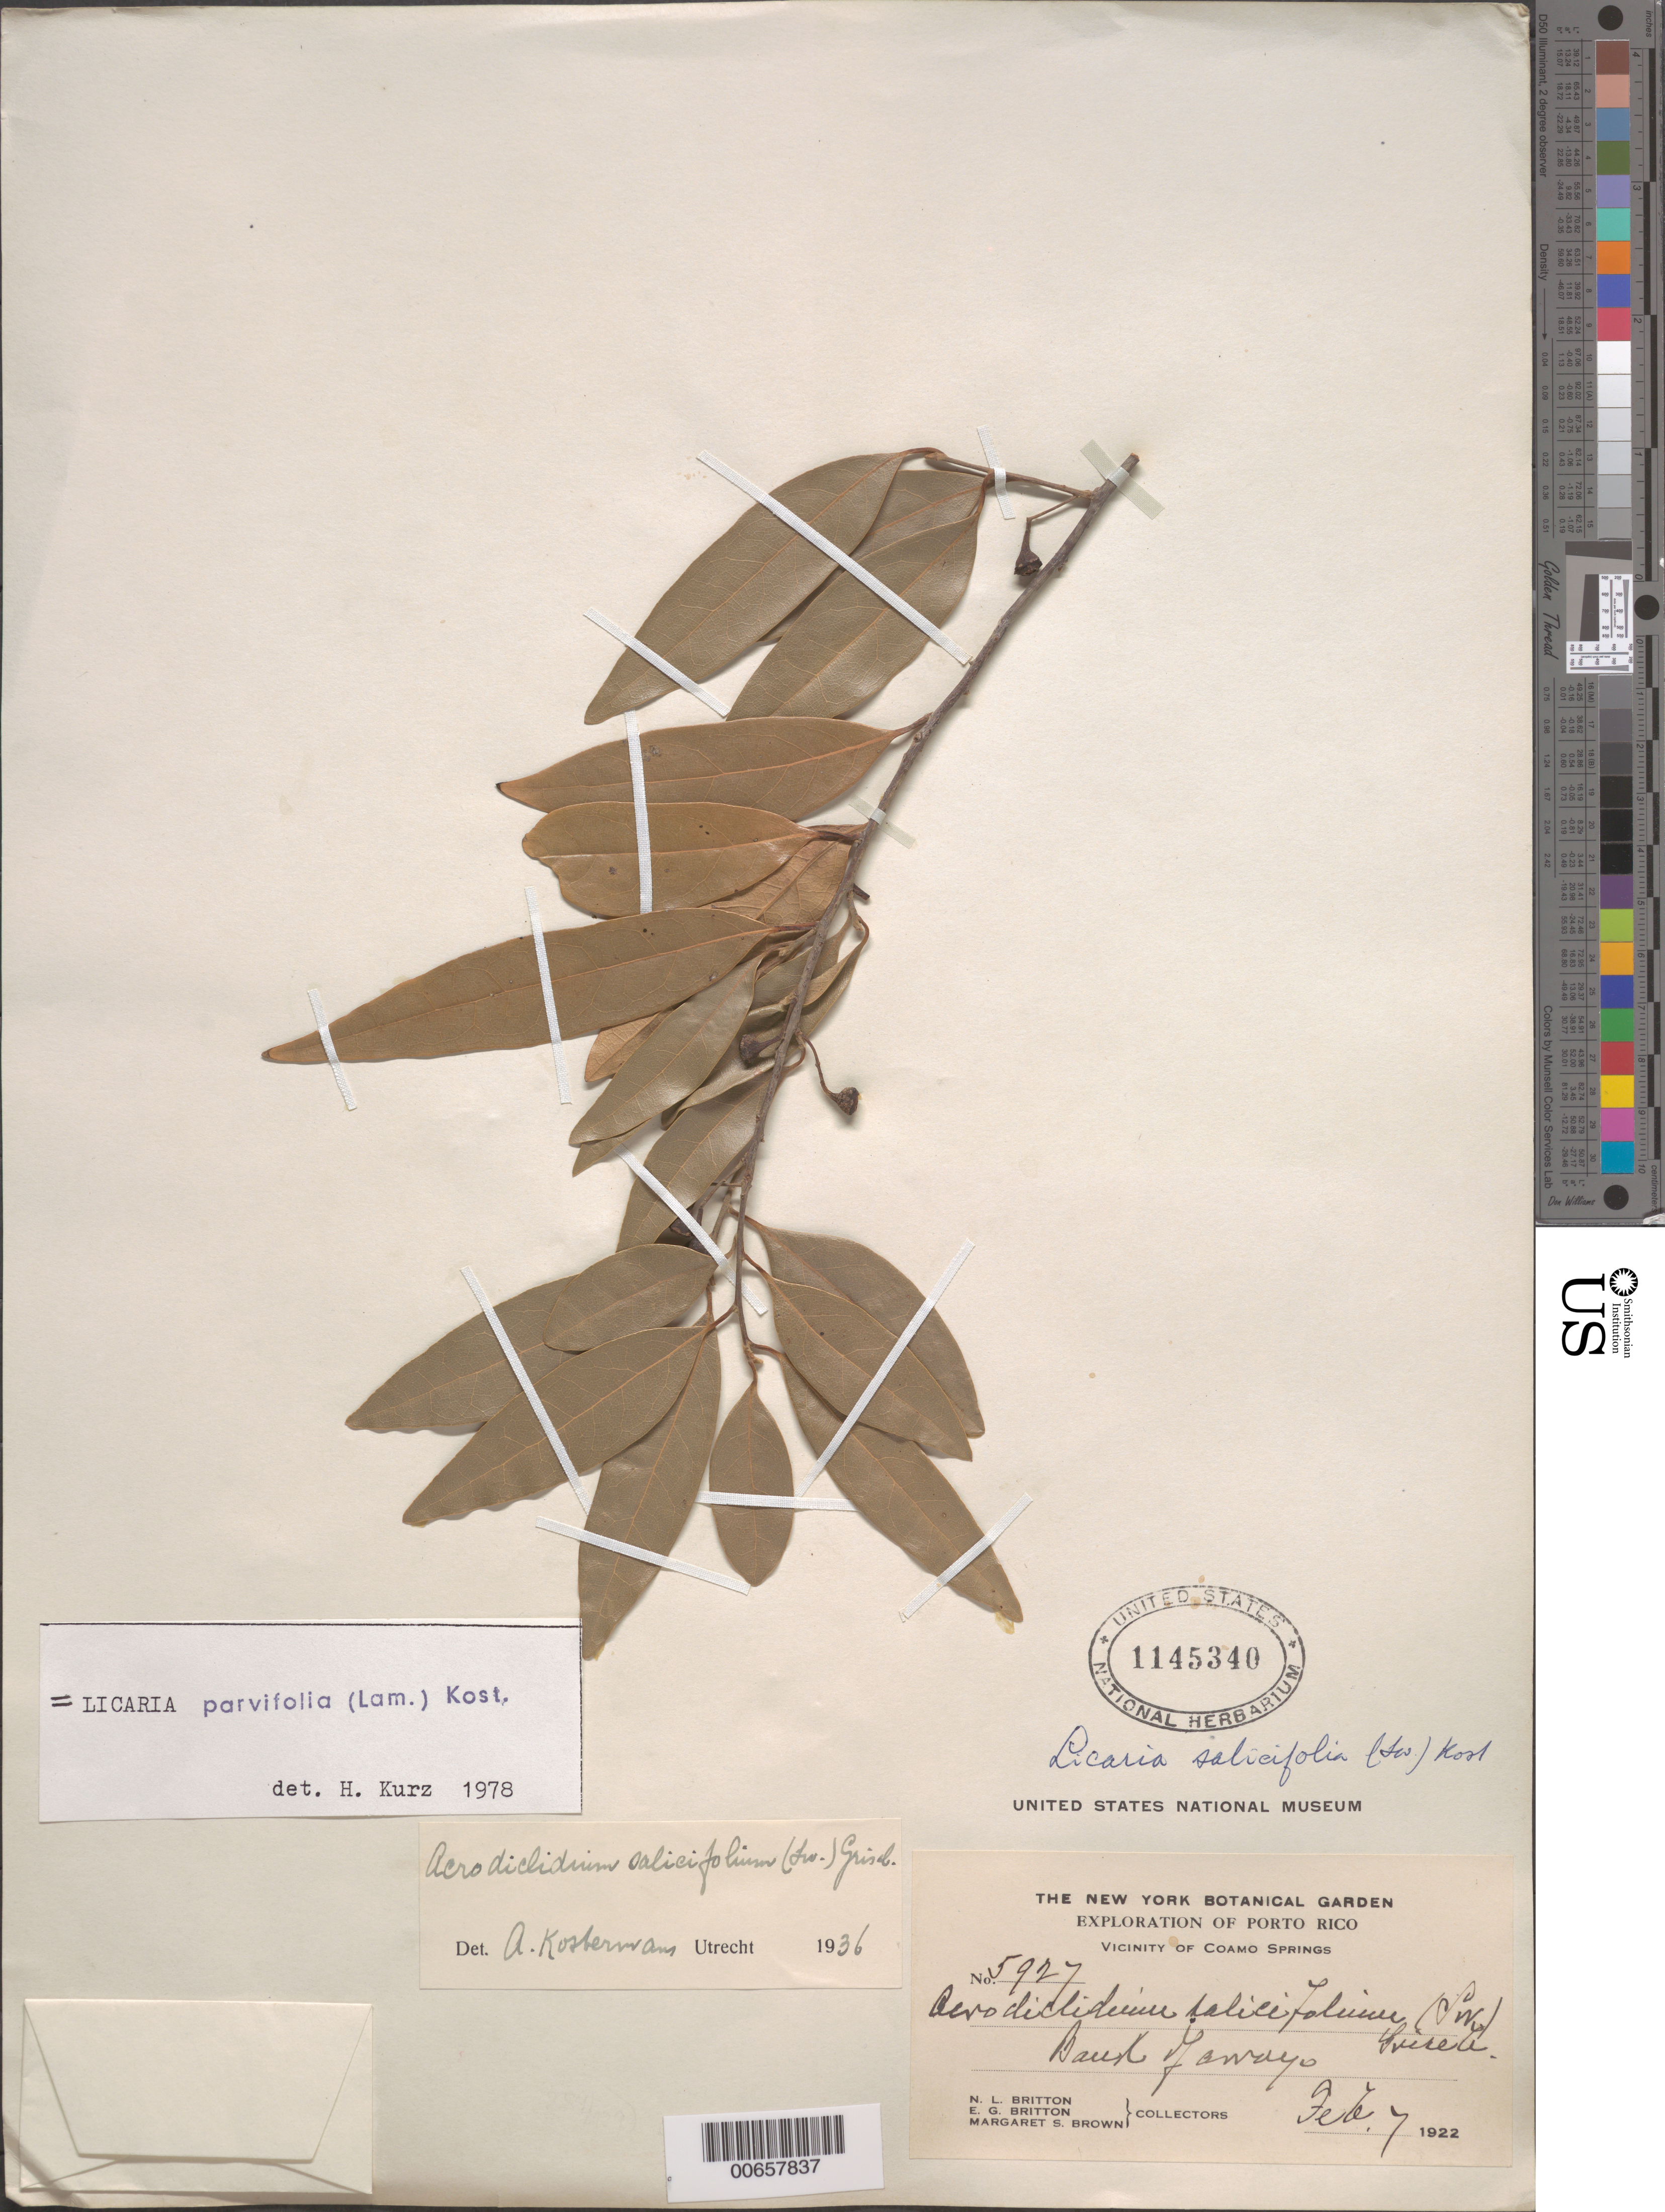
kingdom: Plantae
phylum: Tracheophyta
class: Magnoliopsida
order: Laurales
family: Lauraceae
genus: Licaria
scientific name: Licaria parvifolia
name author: (Lam.) Kosterm. ex León & Alain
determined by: Kurz, H.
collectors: N. Britton, E. G. Britton & M. S. Brown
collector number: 5927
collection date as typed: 07 Feb 1922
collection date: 1922-02-07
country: Puerto Rico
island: Greater Antilles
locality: Coamo Springs, vic of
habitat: Bank of Arrayo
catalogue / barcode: US 1145340